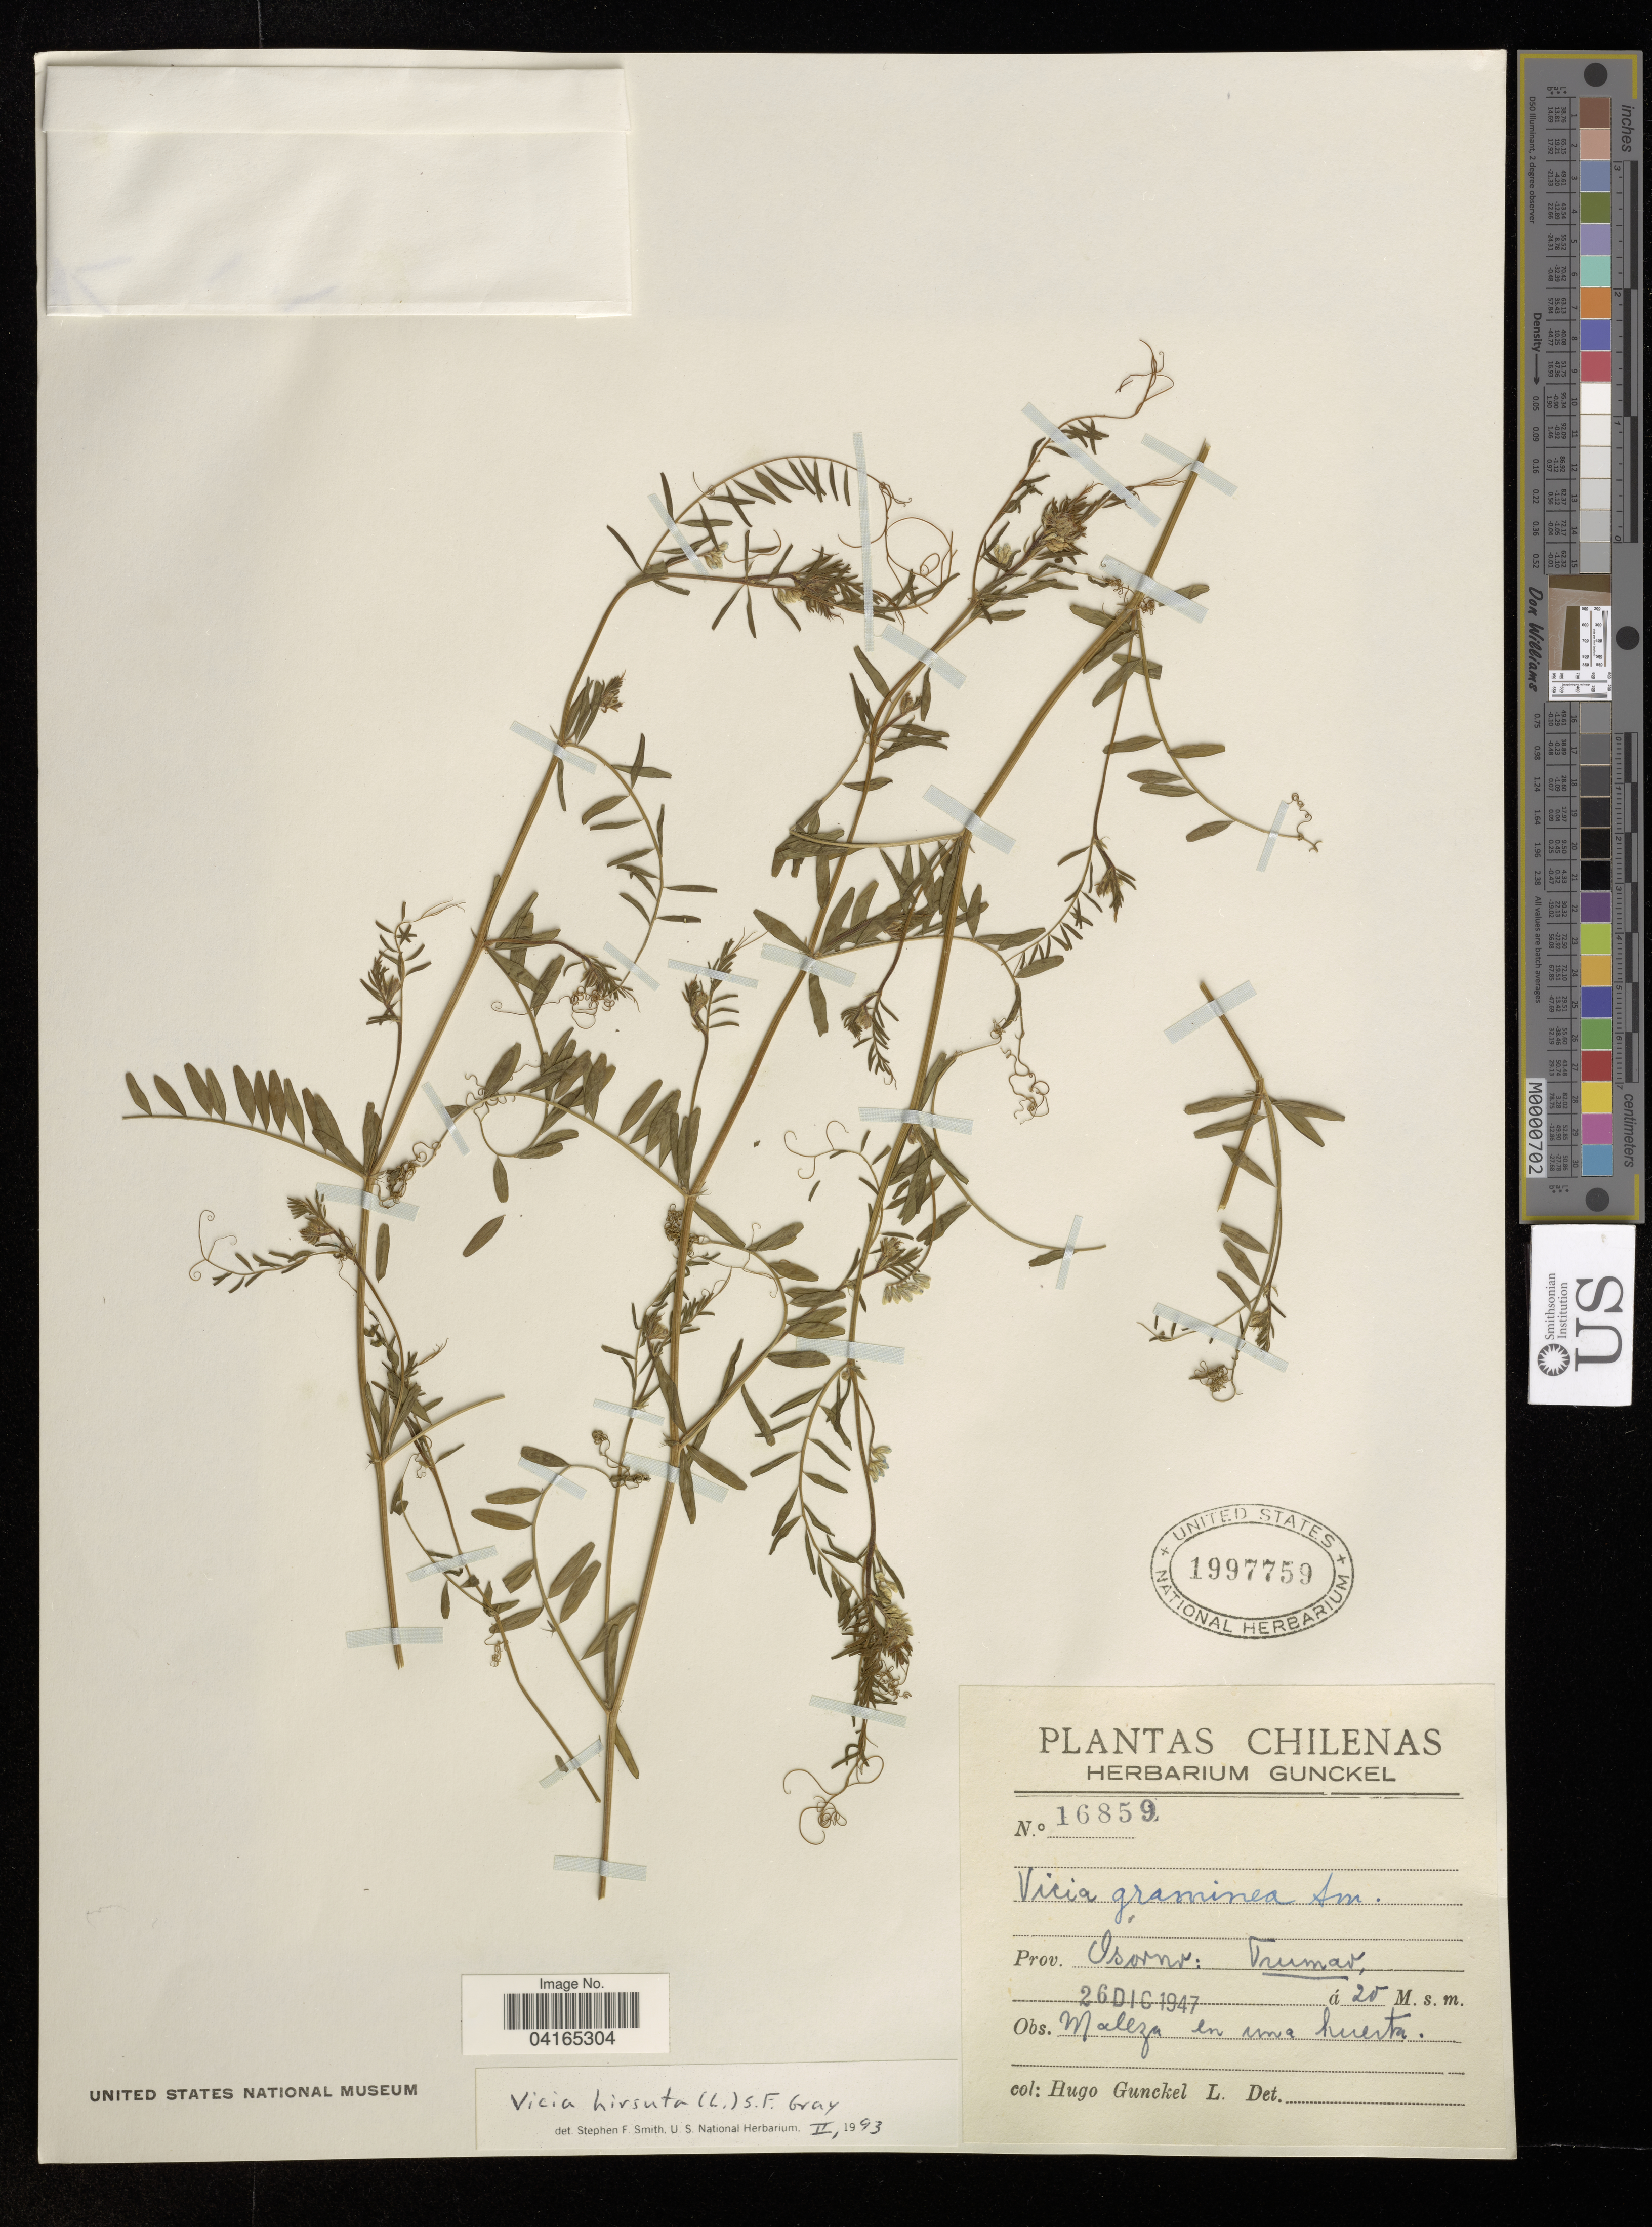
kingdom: Plantae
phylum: Tracheophyta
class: Magnoliopsida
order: Fabales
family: Fabaceae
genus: Vicia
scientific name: Vicia hirsuta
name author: (L.) A. Gray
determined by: Hechenleitner, Paulina, RBG Edinburgh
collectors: H. Gunckel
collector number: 16859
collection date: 1947-12-26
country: Chile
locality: Prov. Osorno: Trumar.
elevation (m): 20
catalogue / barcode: US 1997759